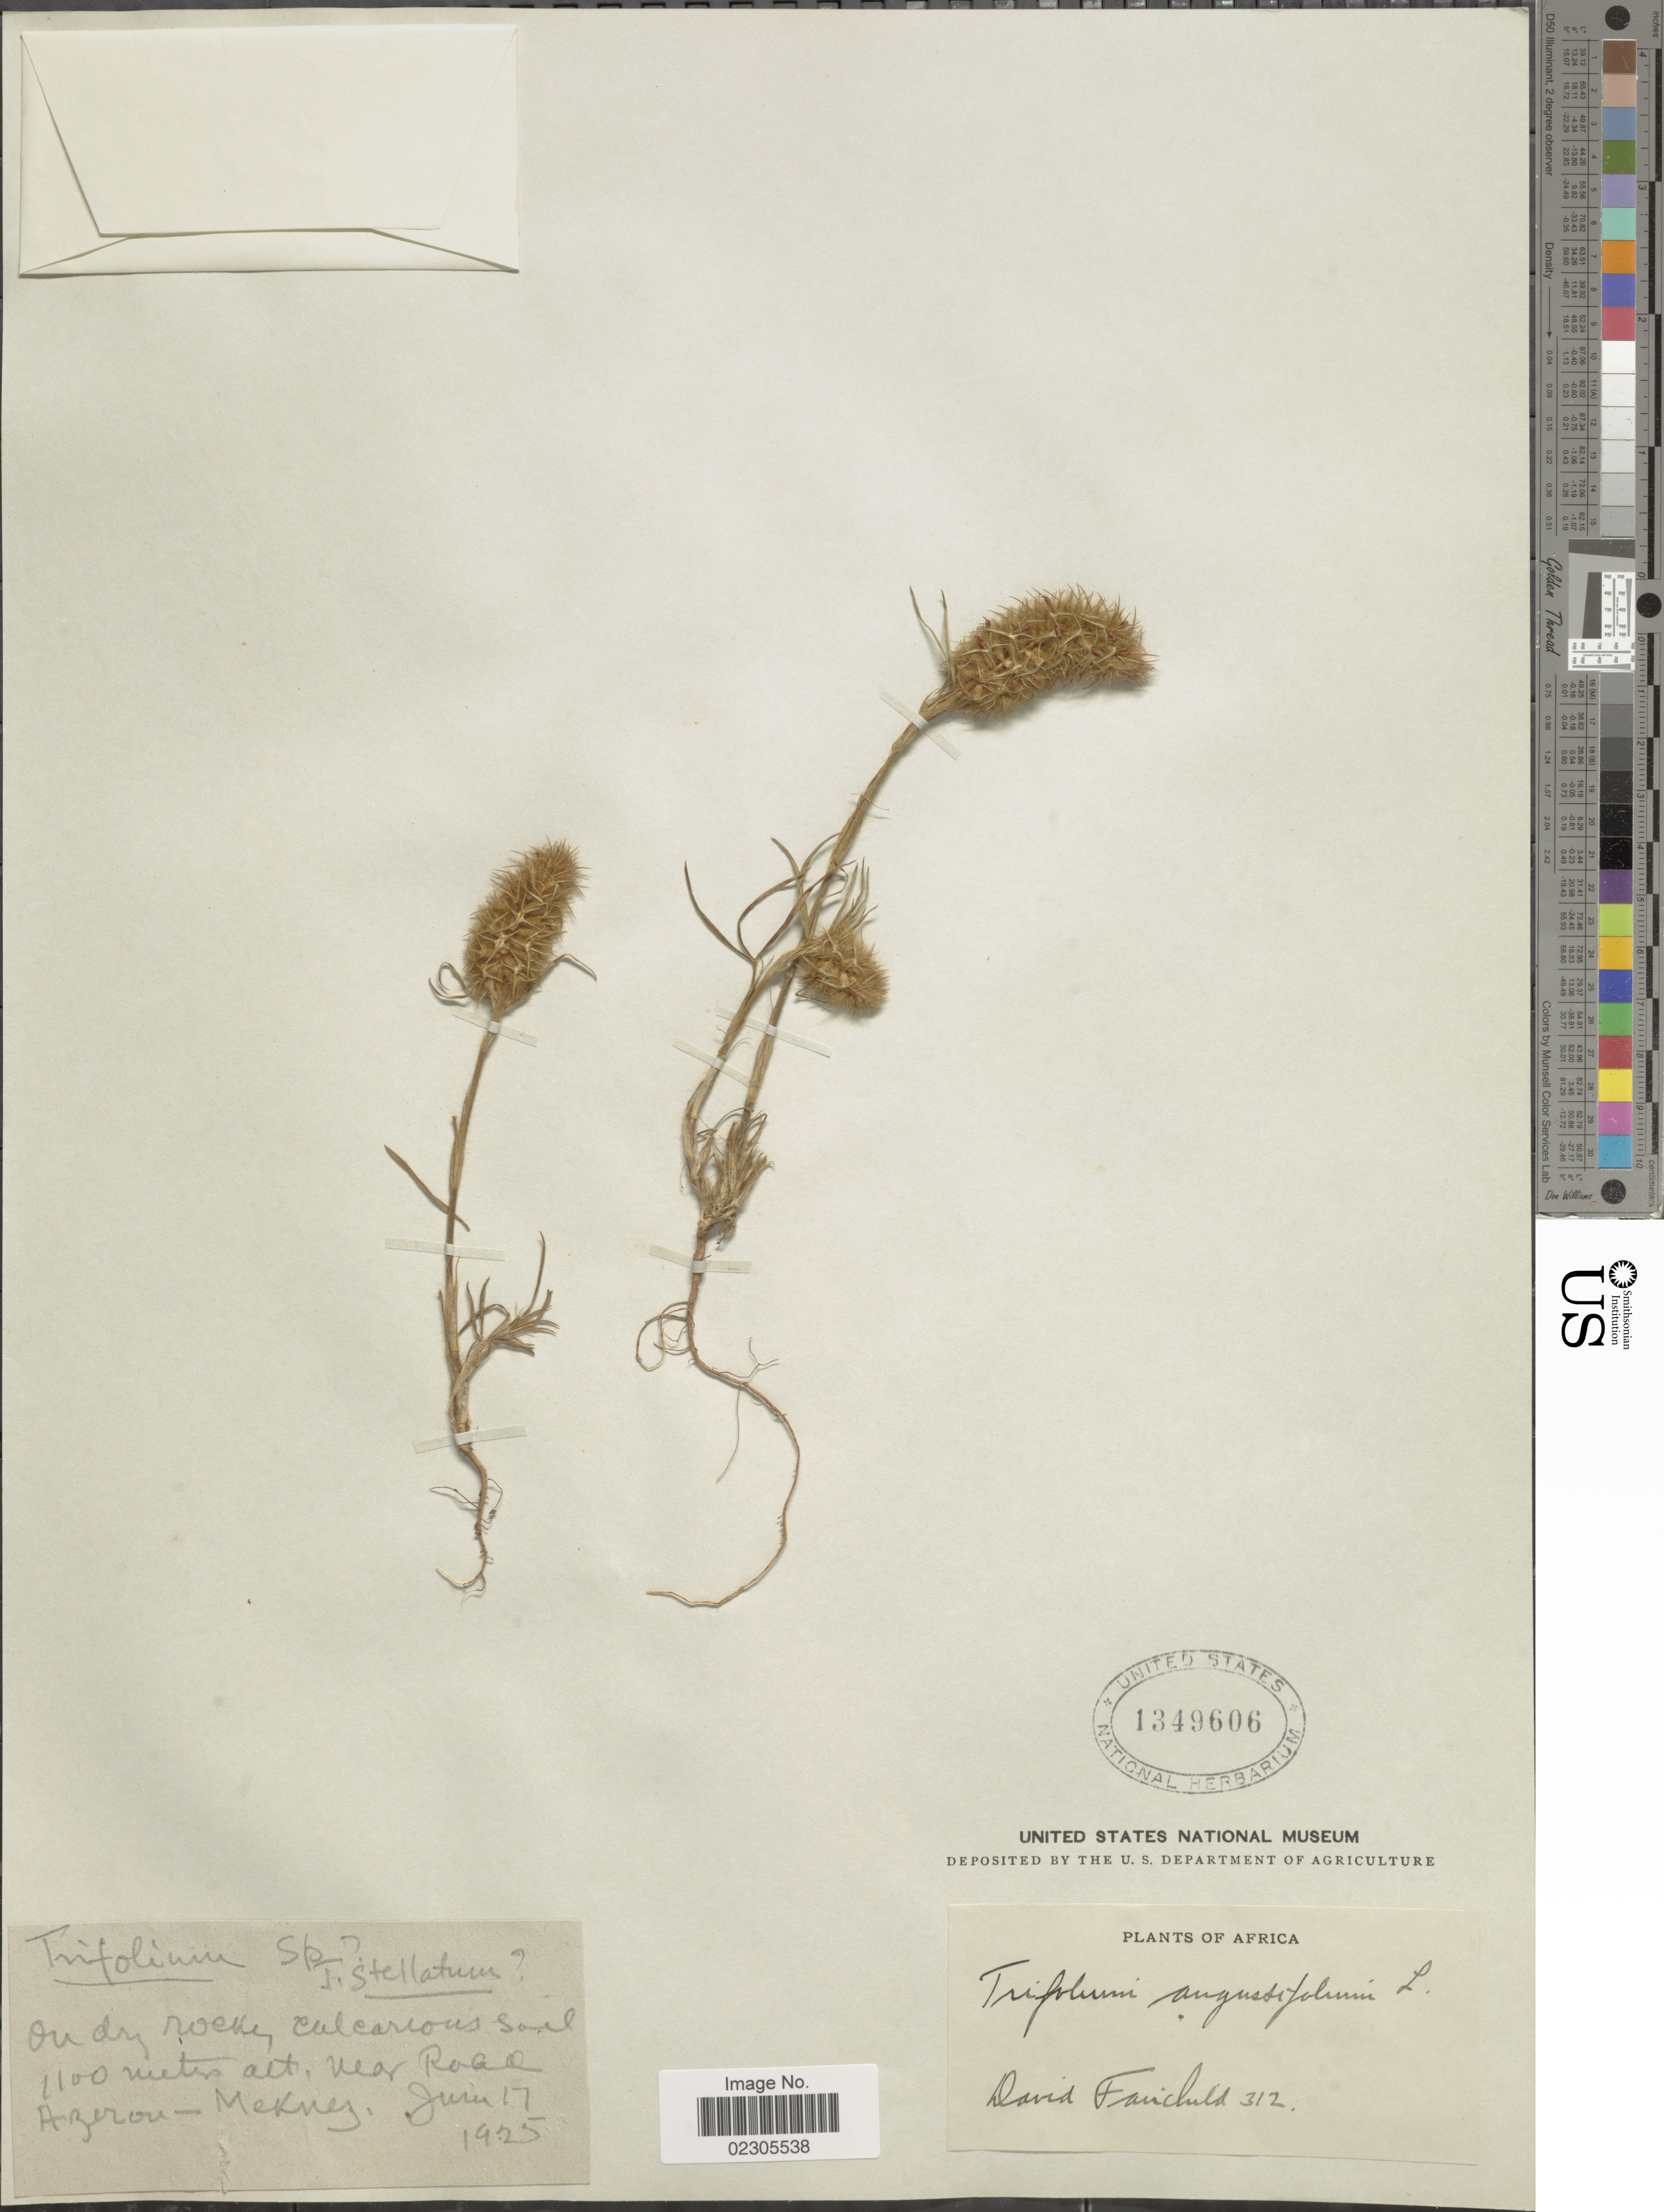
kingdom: Plantae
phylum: Tracheophyta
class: Magnoliopsida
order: Fabales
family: Fabaceae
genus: Trifolium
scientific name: Trifolium angustifolium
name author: L.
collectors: D. Fairchild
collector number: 312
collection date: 1925-06-17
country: Morocco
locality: Near Road, Azrou-Meknez.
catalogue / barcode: US 1349606